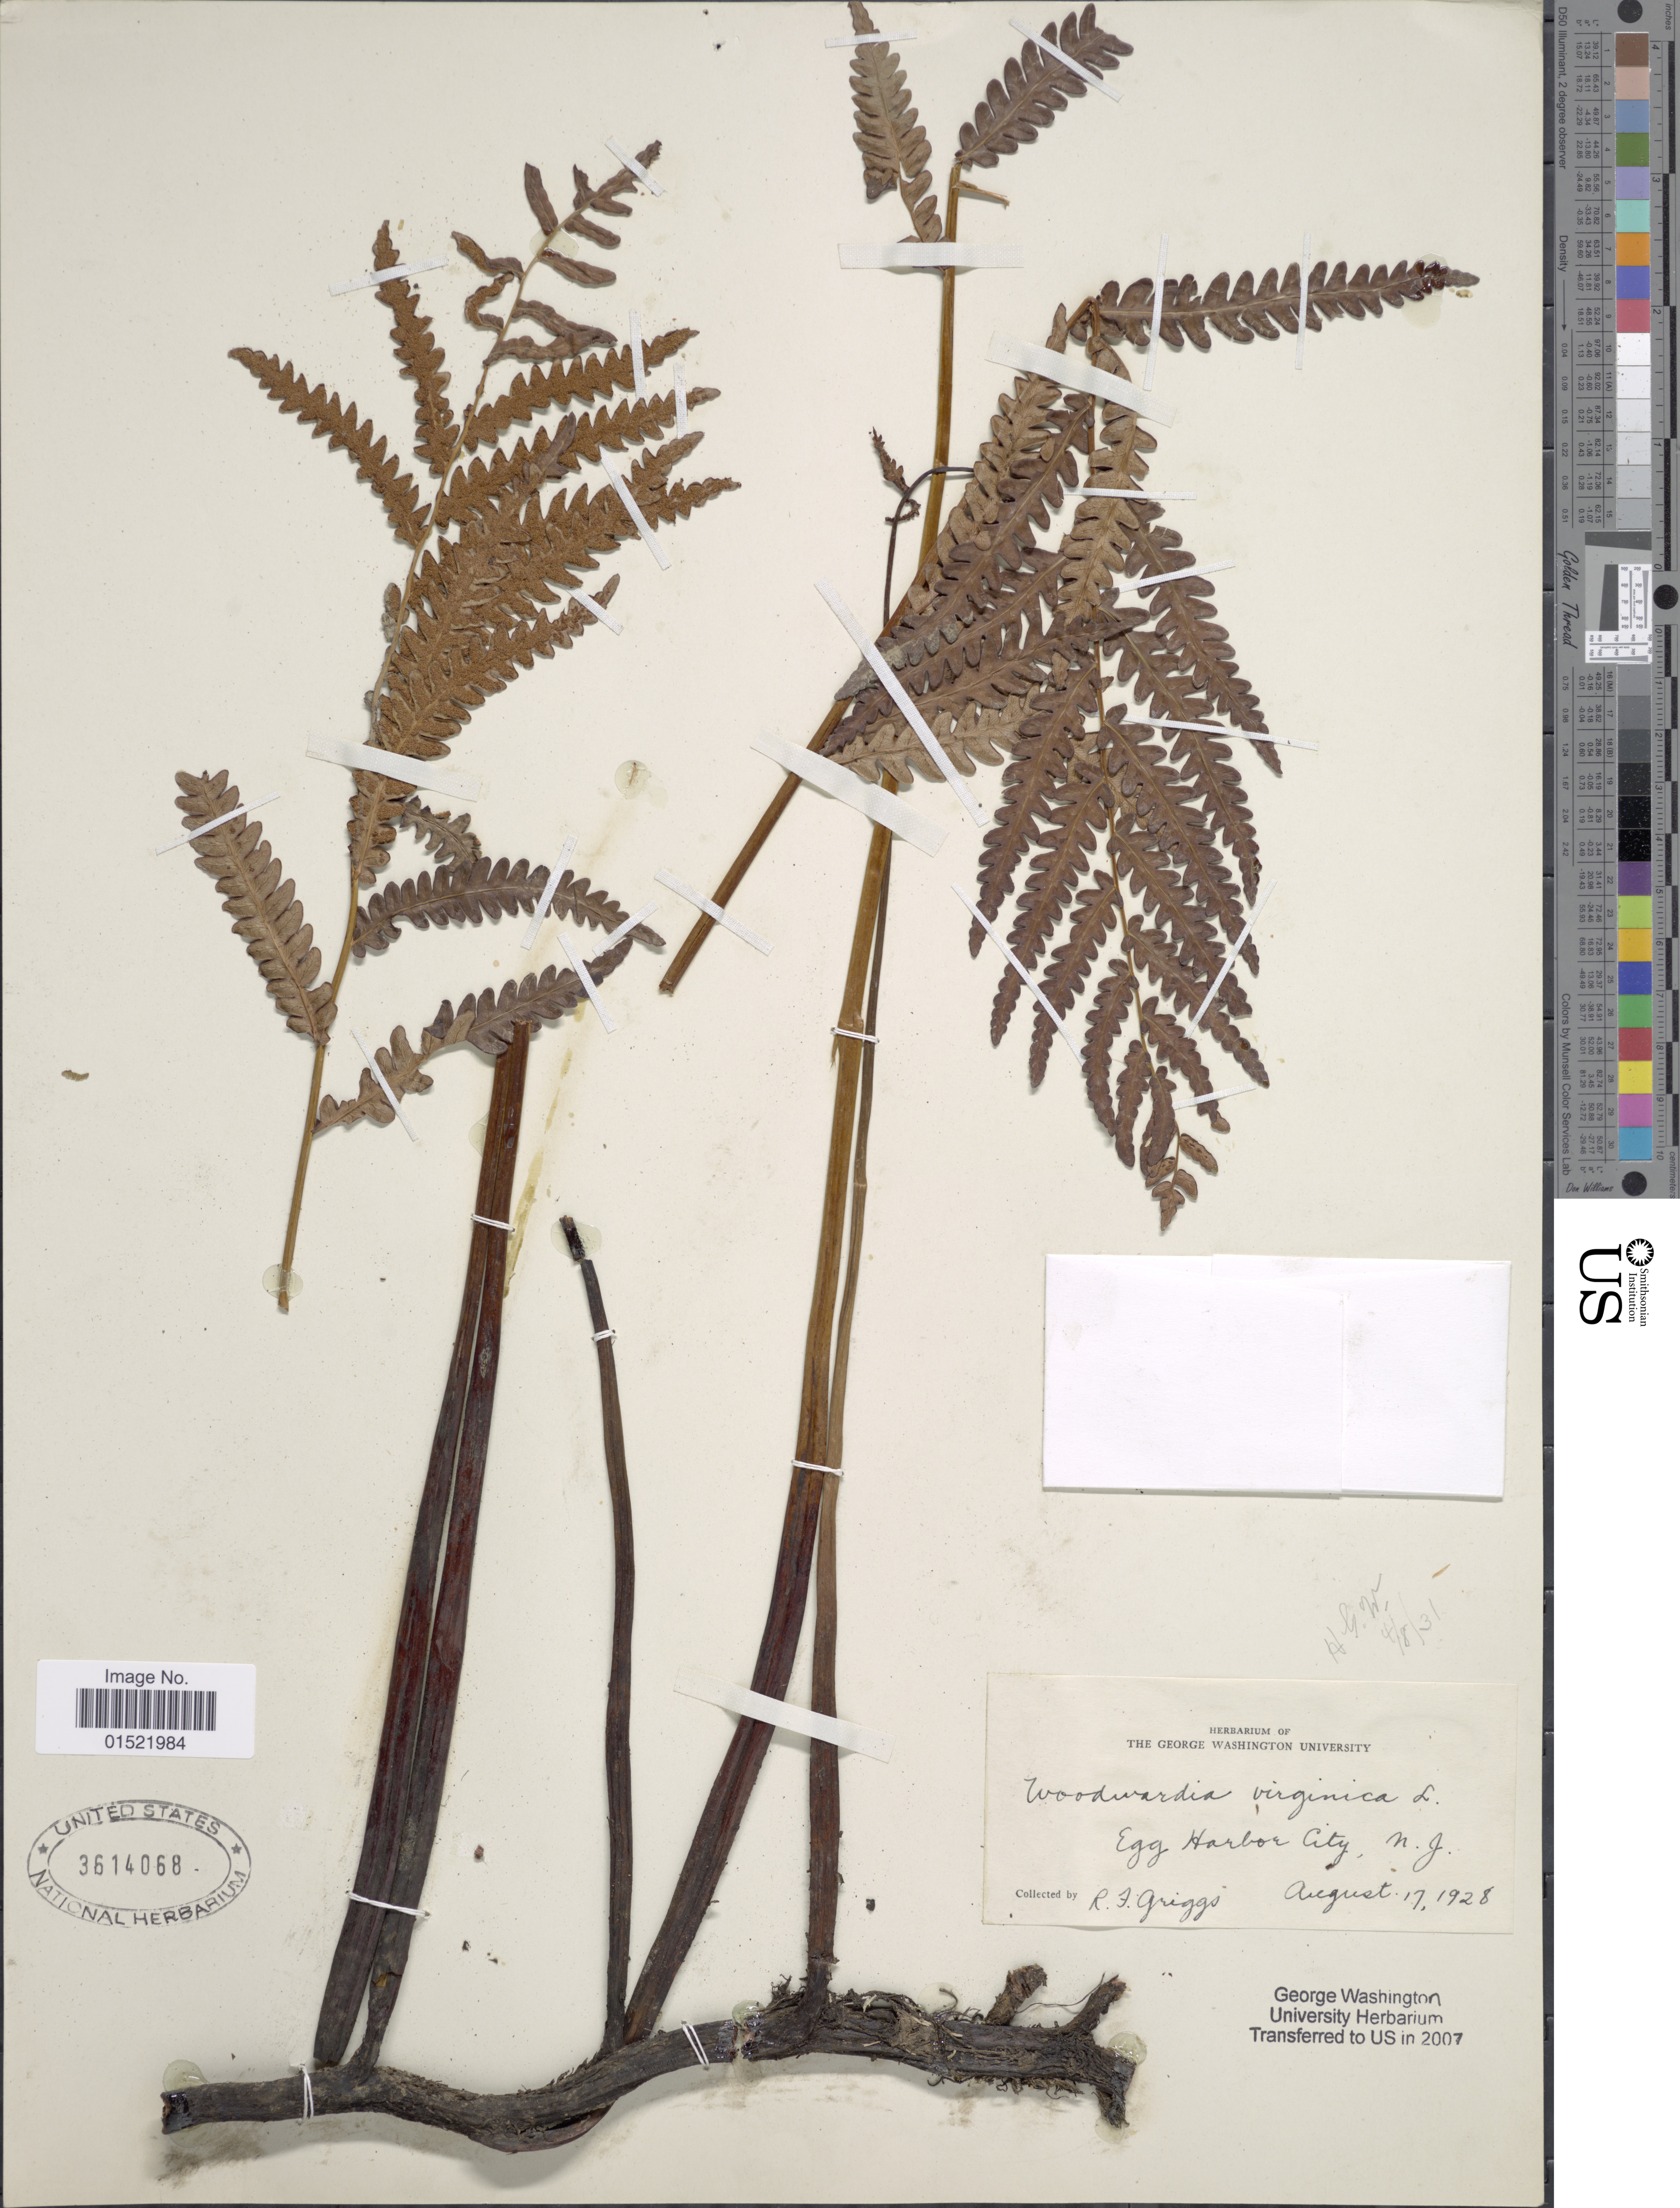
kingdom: Plantae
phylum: Tracheophyta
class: Polypodiopsida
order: Polypodiales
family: Blechnaceae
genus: Woodwardia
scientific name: Woodwardia virginica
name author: (L.) R.M. Sm.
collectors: R. F. Griggs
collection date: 1928-08-17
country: United States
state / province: New Jersey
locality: Egg Harbor City, N. J.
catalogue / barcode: US 3614068